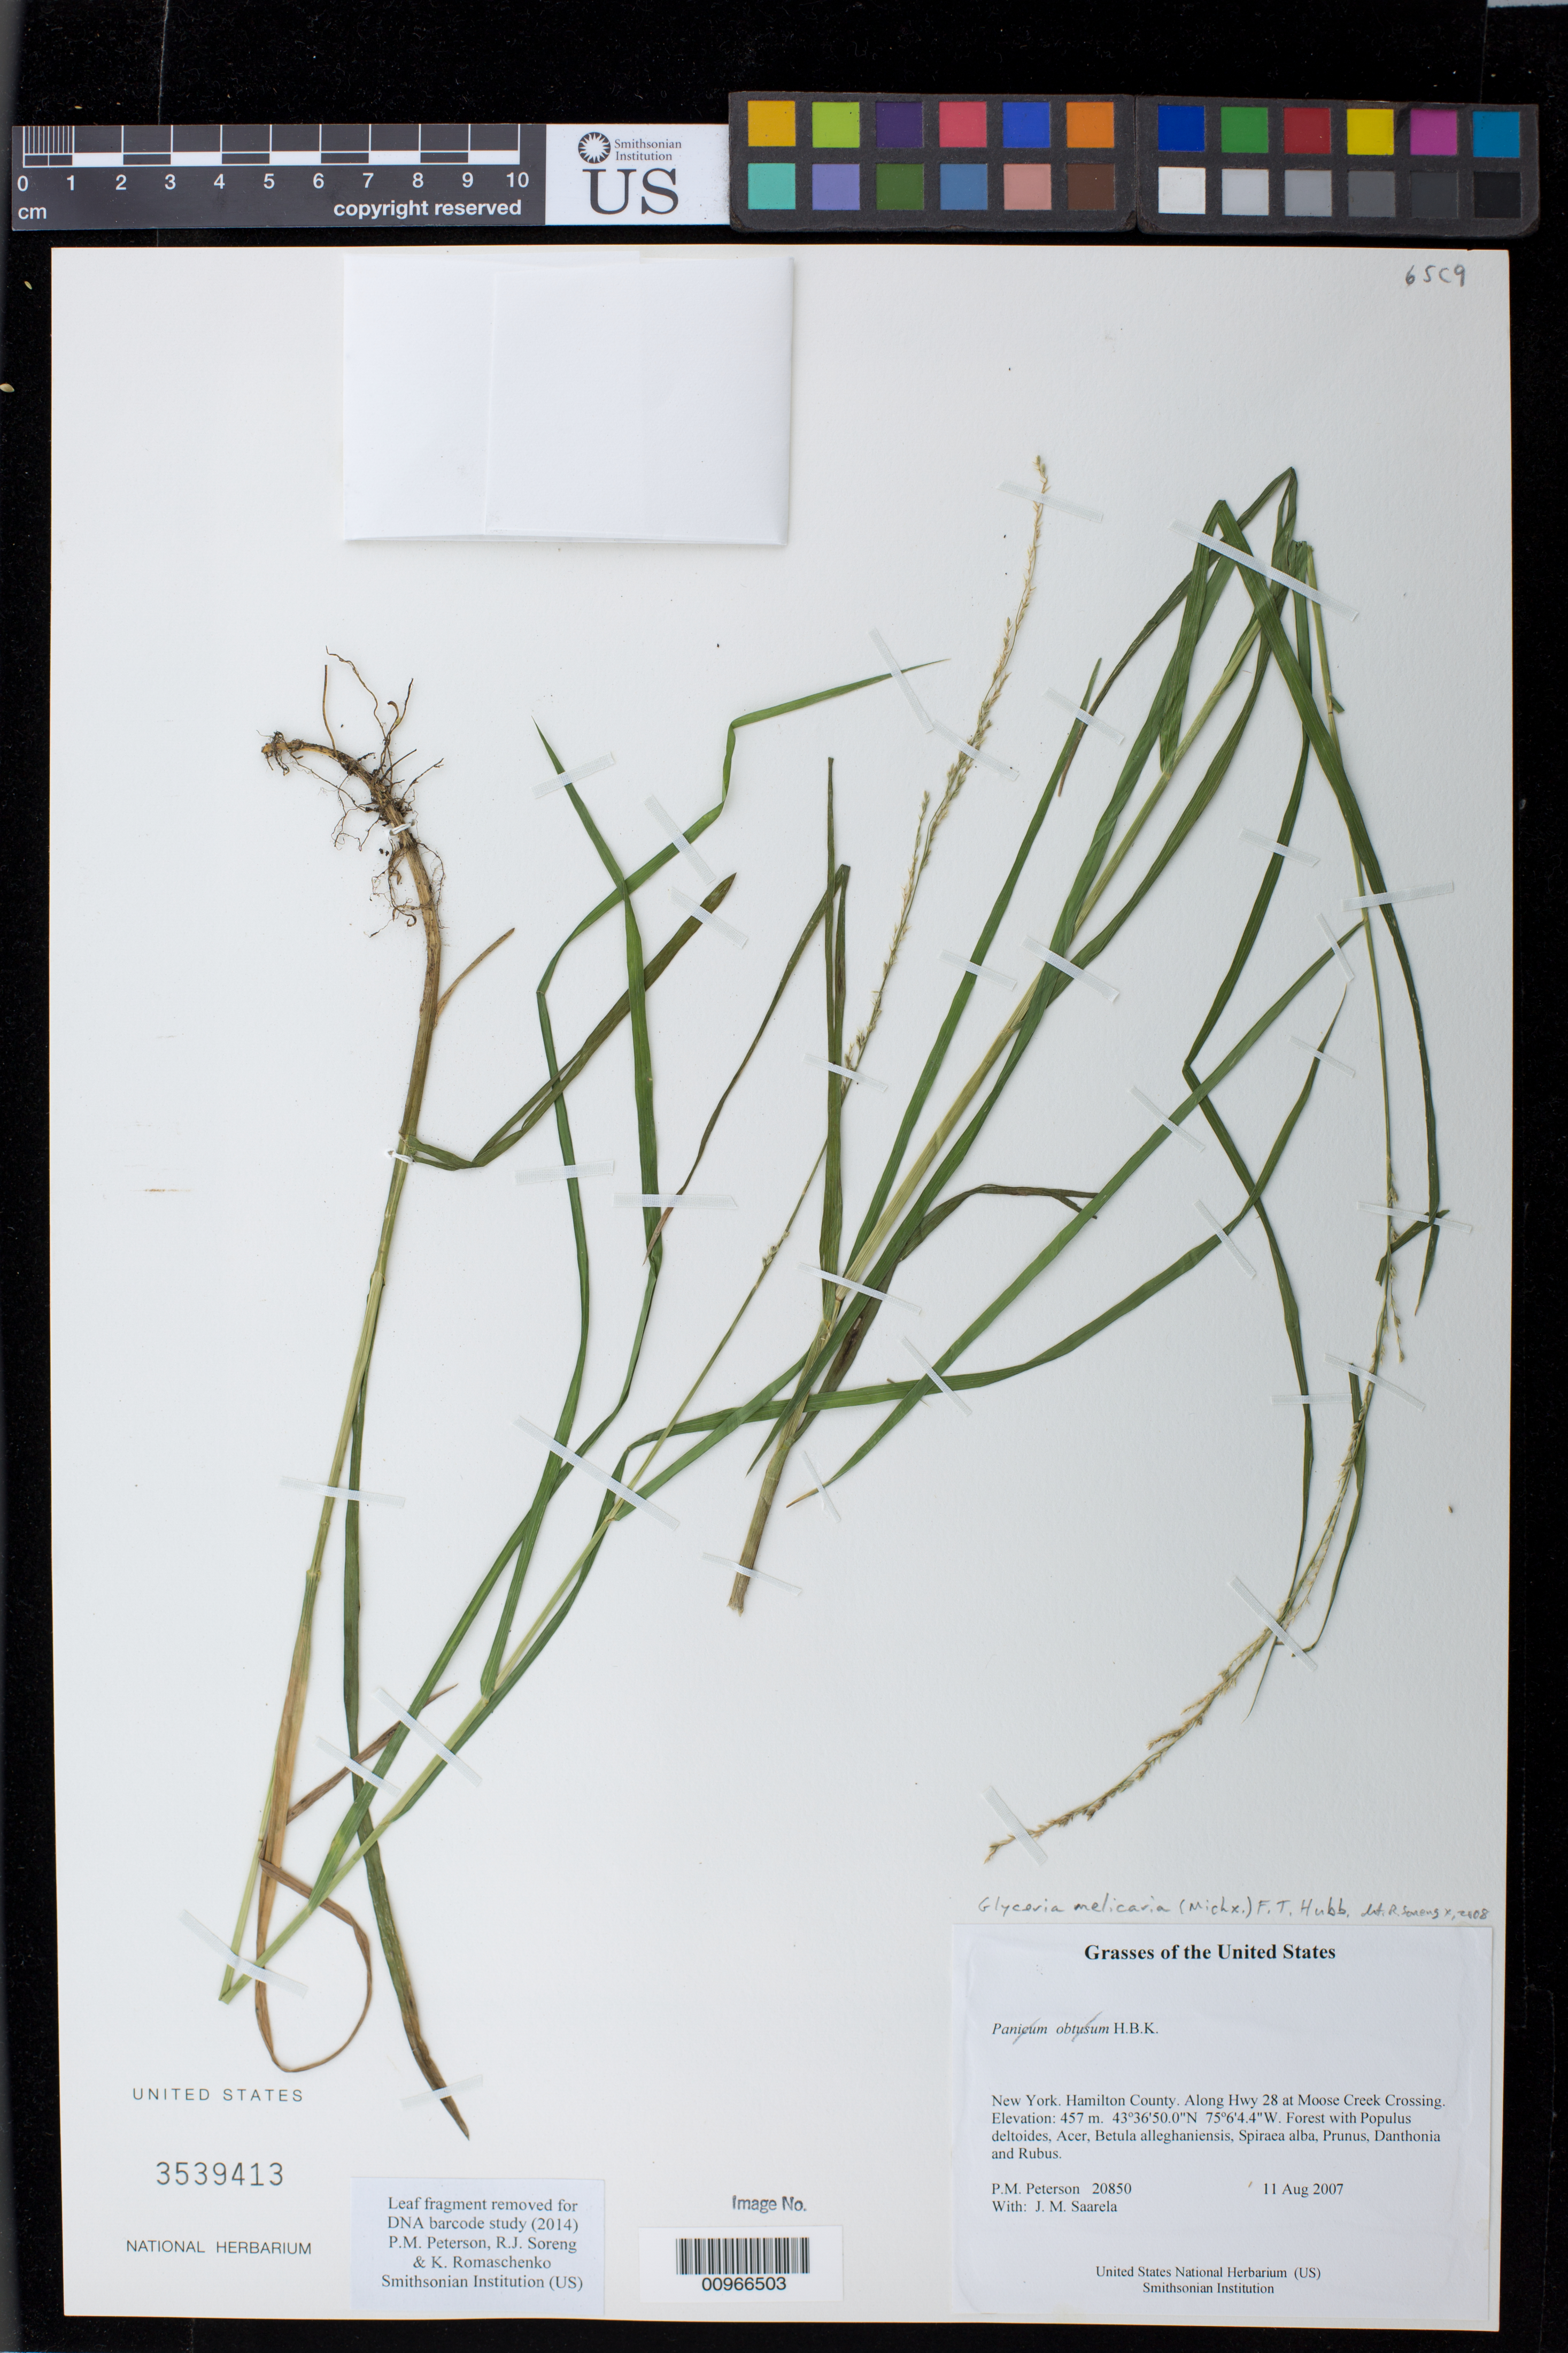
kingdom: Plantae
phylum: Tracheophyta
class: Liliopsida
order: Poales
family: Poaceae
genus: Glyceria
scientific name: Glyceria melicaria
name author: (Michx.) F.T. Hubb.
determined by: Soreng, Robert J., Research Associate (BOT), Smithsonian Institution - National Museum of Natural History (UNITED STATES)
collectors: P. M. Peterson & J. Saarela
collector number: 20850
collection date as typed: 11 Aug 2007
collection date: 2007-08-11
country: United States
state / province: New York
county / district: Hamilton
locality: Along Hwy 28 at Moose Creek Crossing.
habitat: Forest with Populus deltoides, Acer, Betula alleghaniensis, Spiraea alba, Prunus, Danthonia and Rubus.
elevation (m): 457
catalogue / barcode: US 3539413